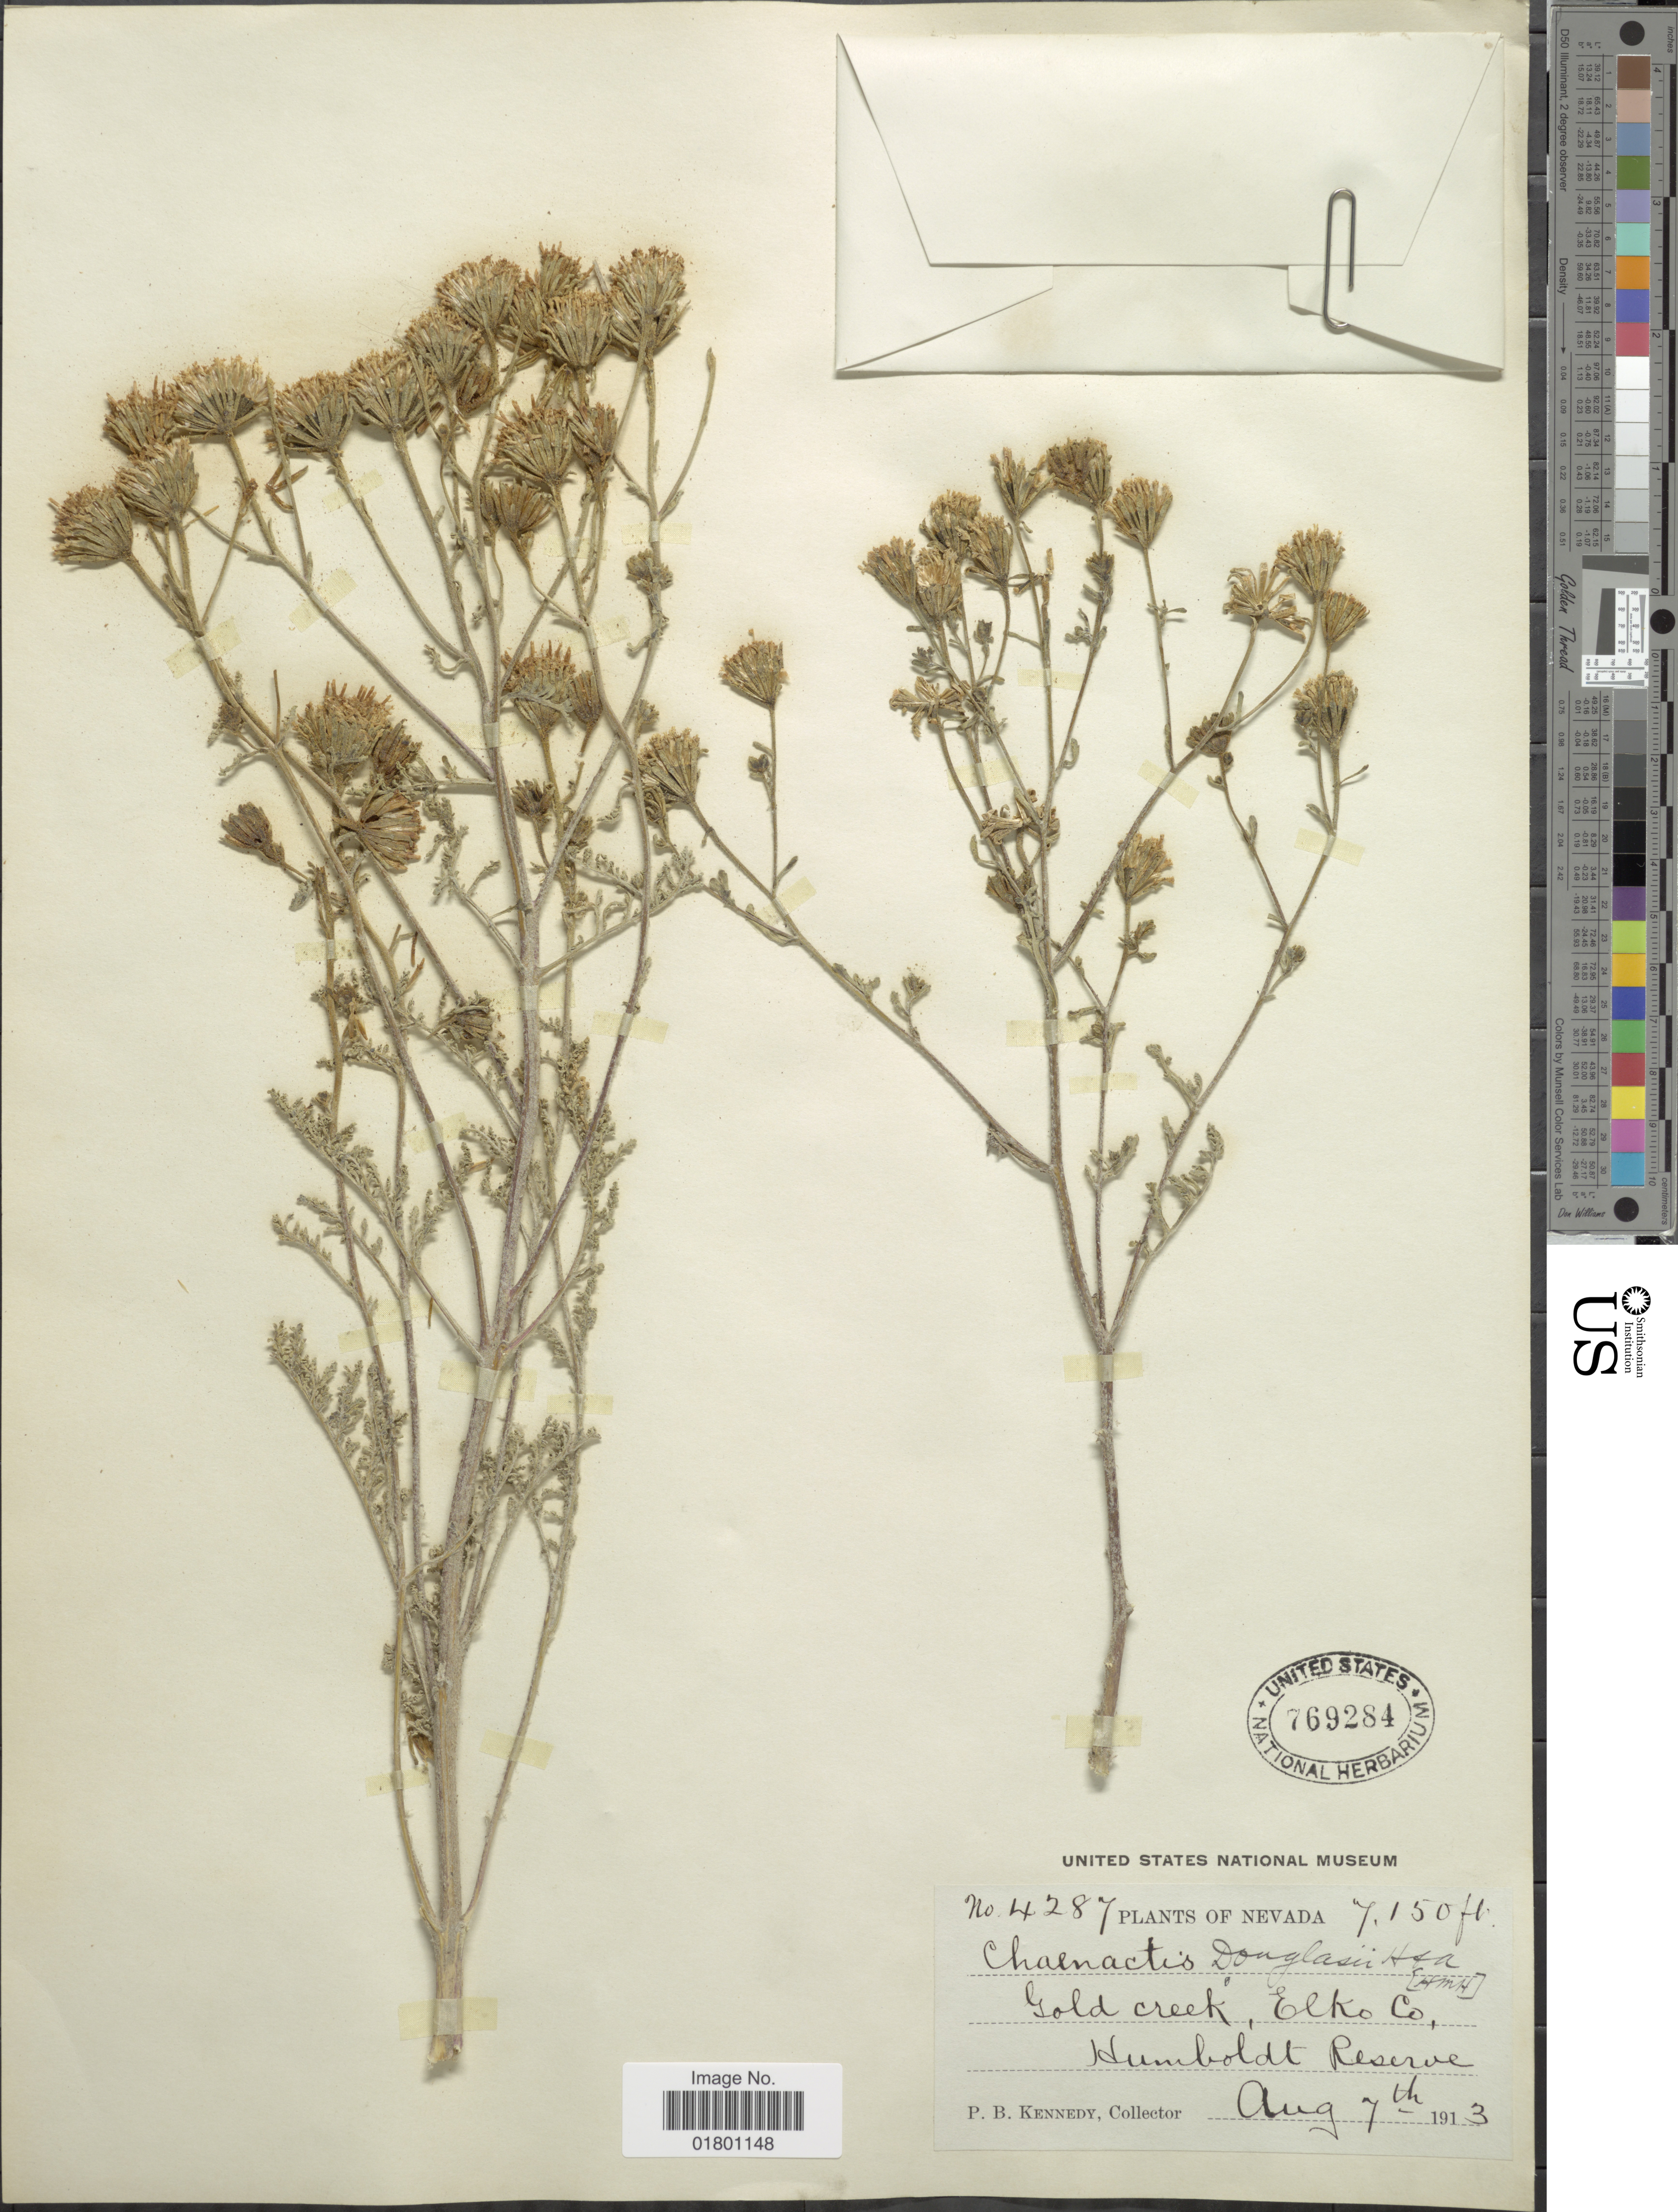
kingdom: Plantae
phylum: Tracheophyta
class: Magnoliopsida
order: Asterales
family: Asteraceae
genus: Chaenactis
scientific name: Chaenactis douglasii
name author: Hook. & Arn.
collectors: P. B. Kennedy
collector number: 4287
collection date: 1913-08-07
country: United States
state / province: Nevada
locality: Gold Creek, Elko Co., Humboldt Reserve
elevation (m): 2179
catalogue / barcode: US 769284